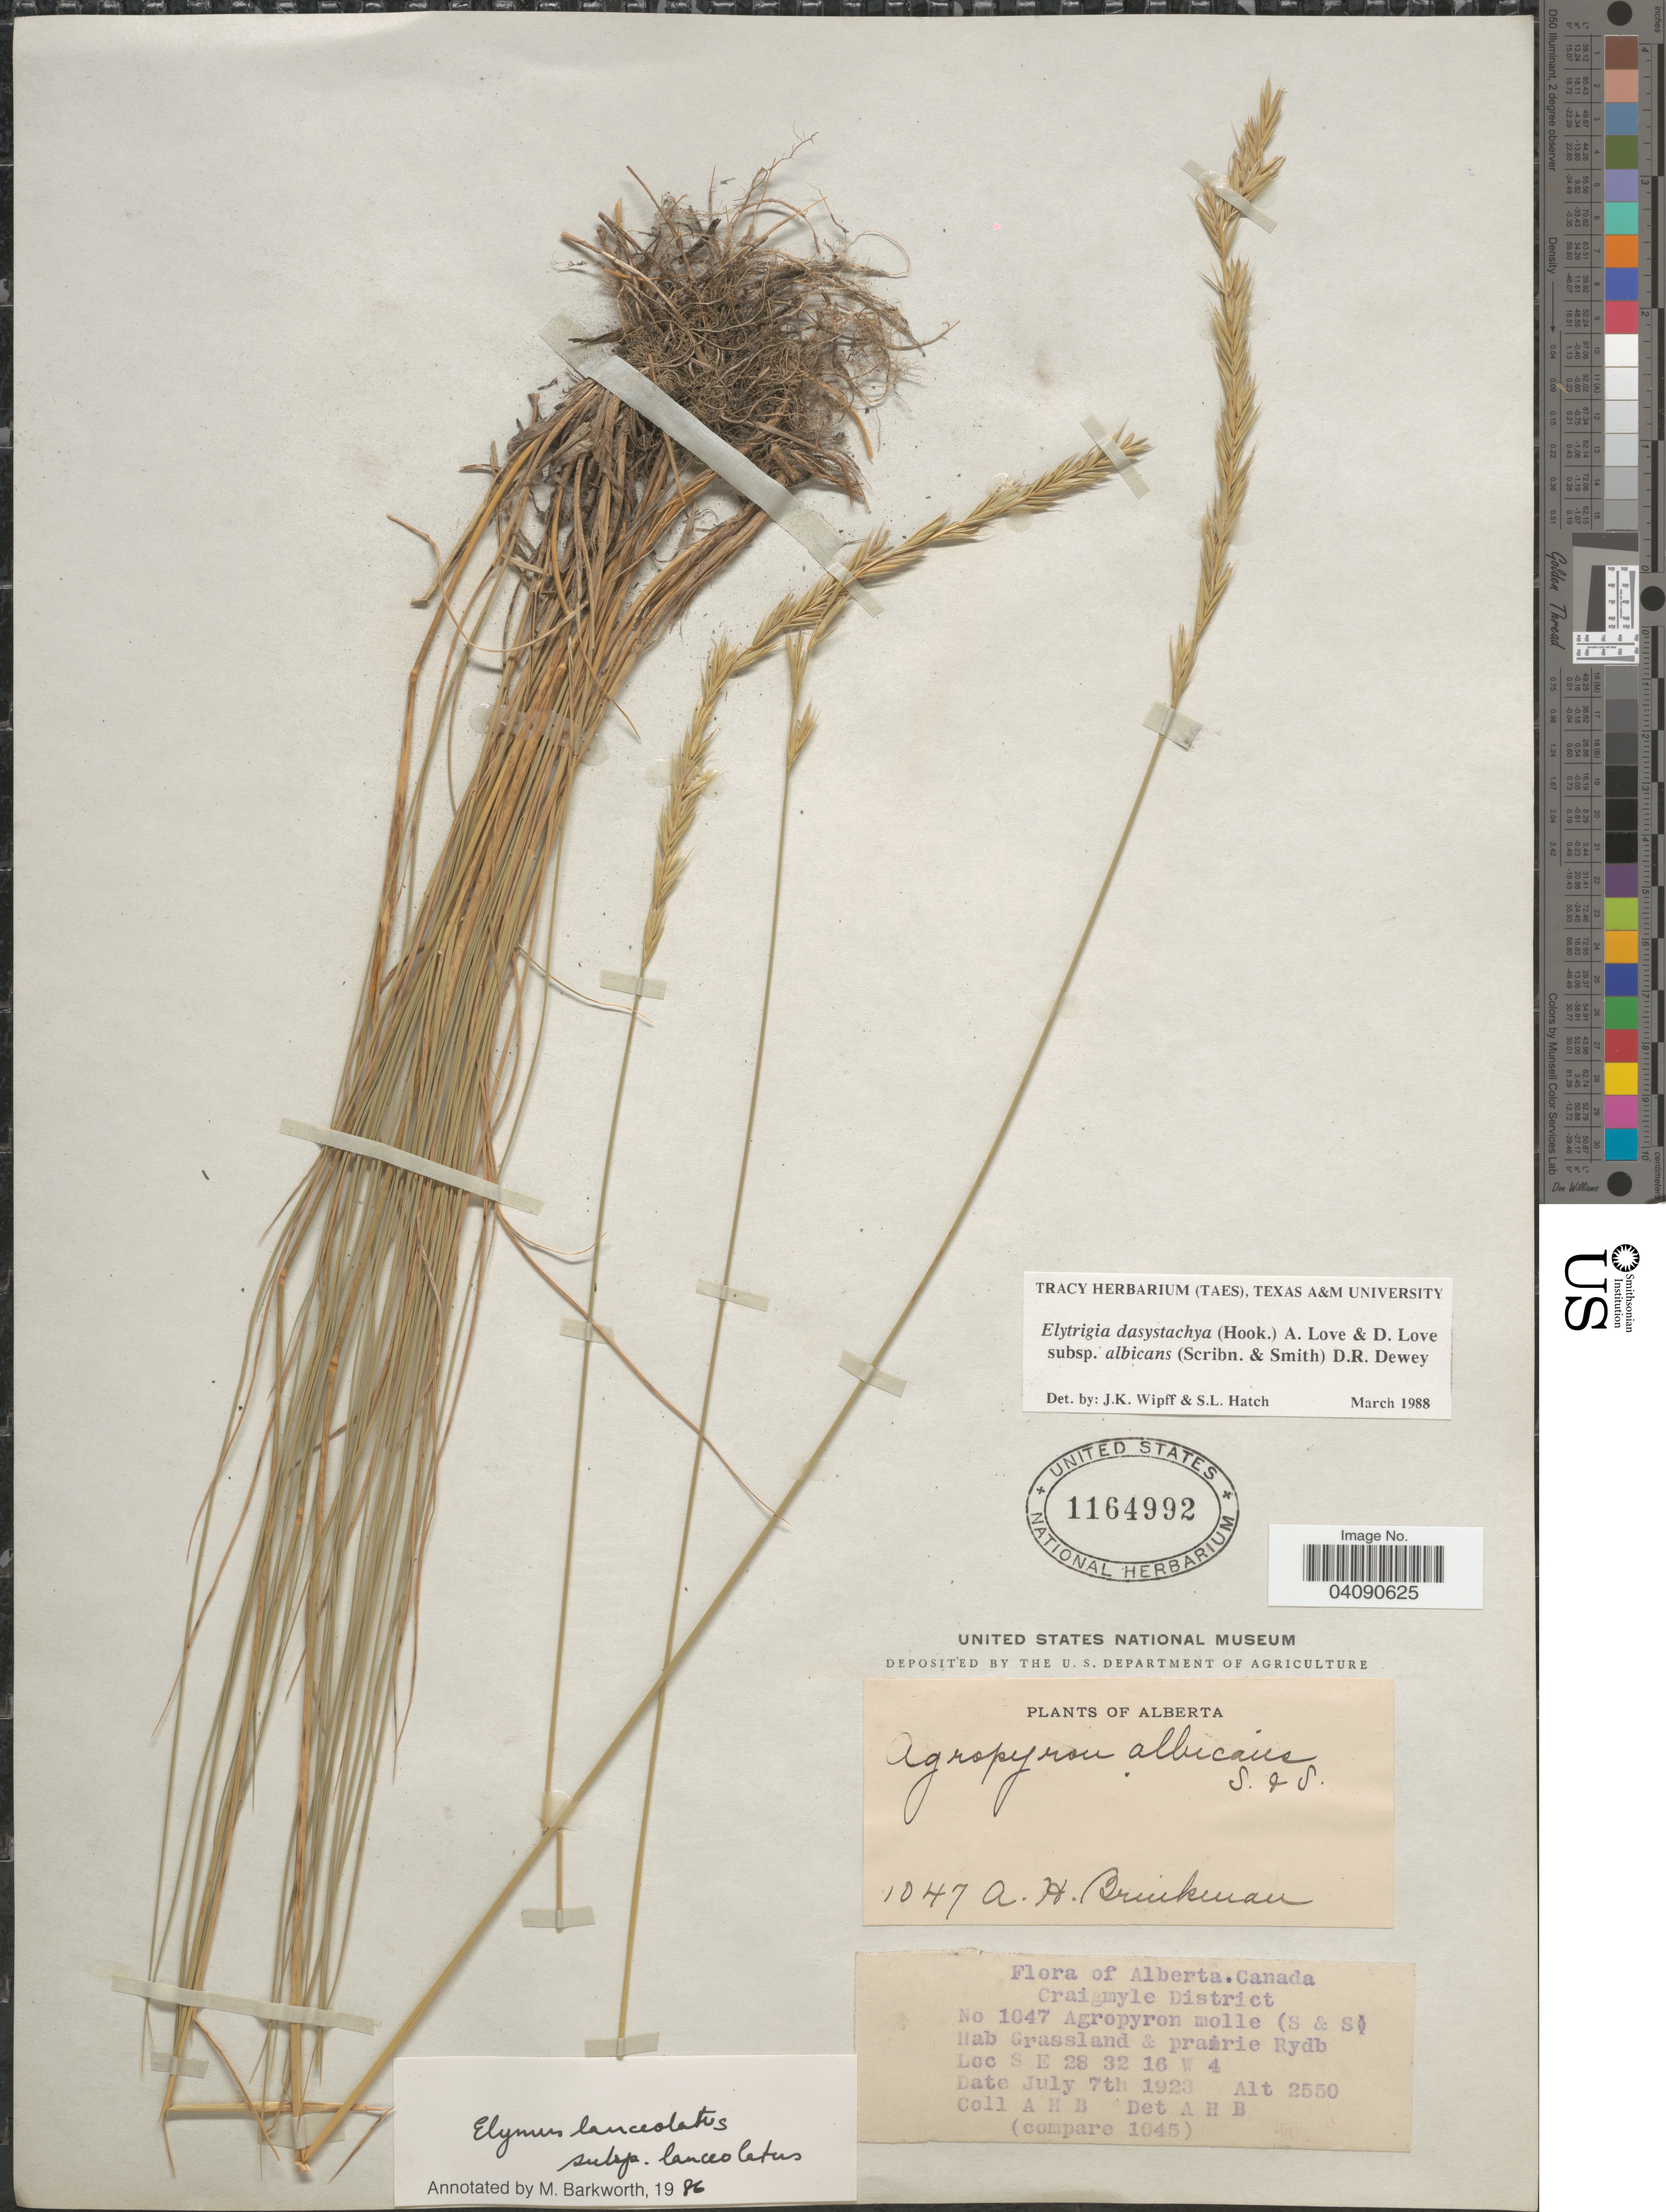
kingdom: Plantae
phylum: Tracheophyta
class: Liliopsida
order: Poales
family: Poaceae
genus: Elymus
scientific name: Elymus albicans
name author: (Scribn. & J.G. Sm.) Á. Löve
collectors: A. Brinkman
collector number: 1047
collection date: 1923-07-07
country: Canada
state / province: Alberta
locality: Craigmyle District. Grassland & prairie Rydb. S E 28 32 16 W 4.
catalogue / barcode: US 1164992